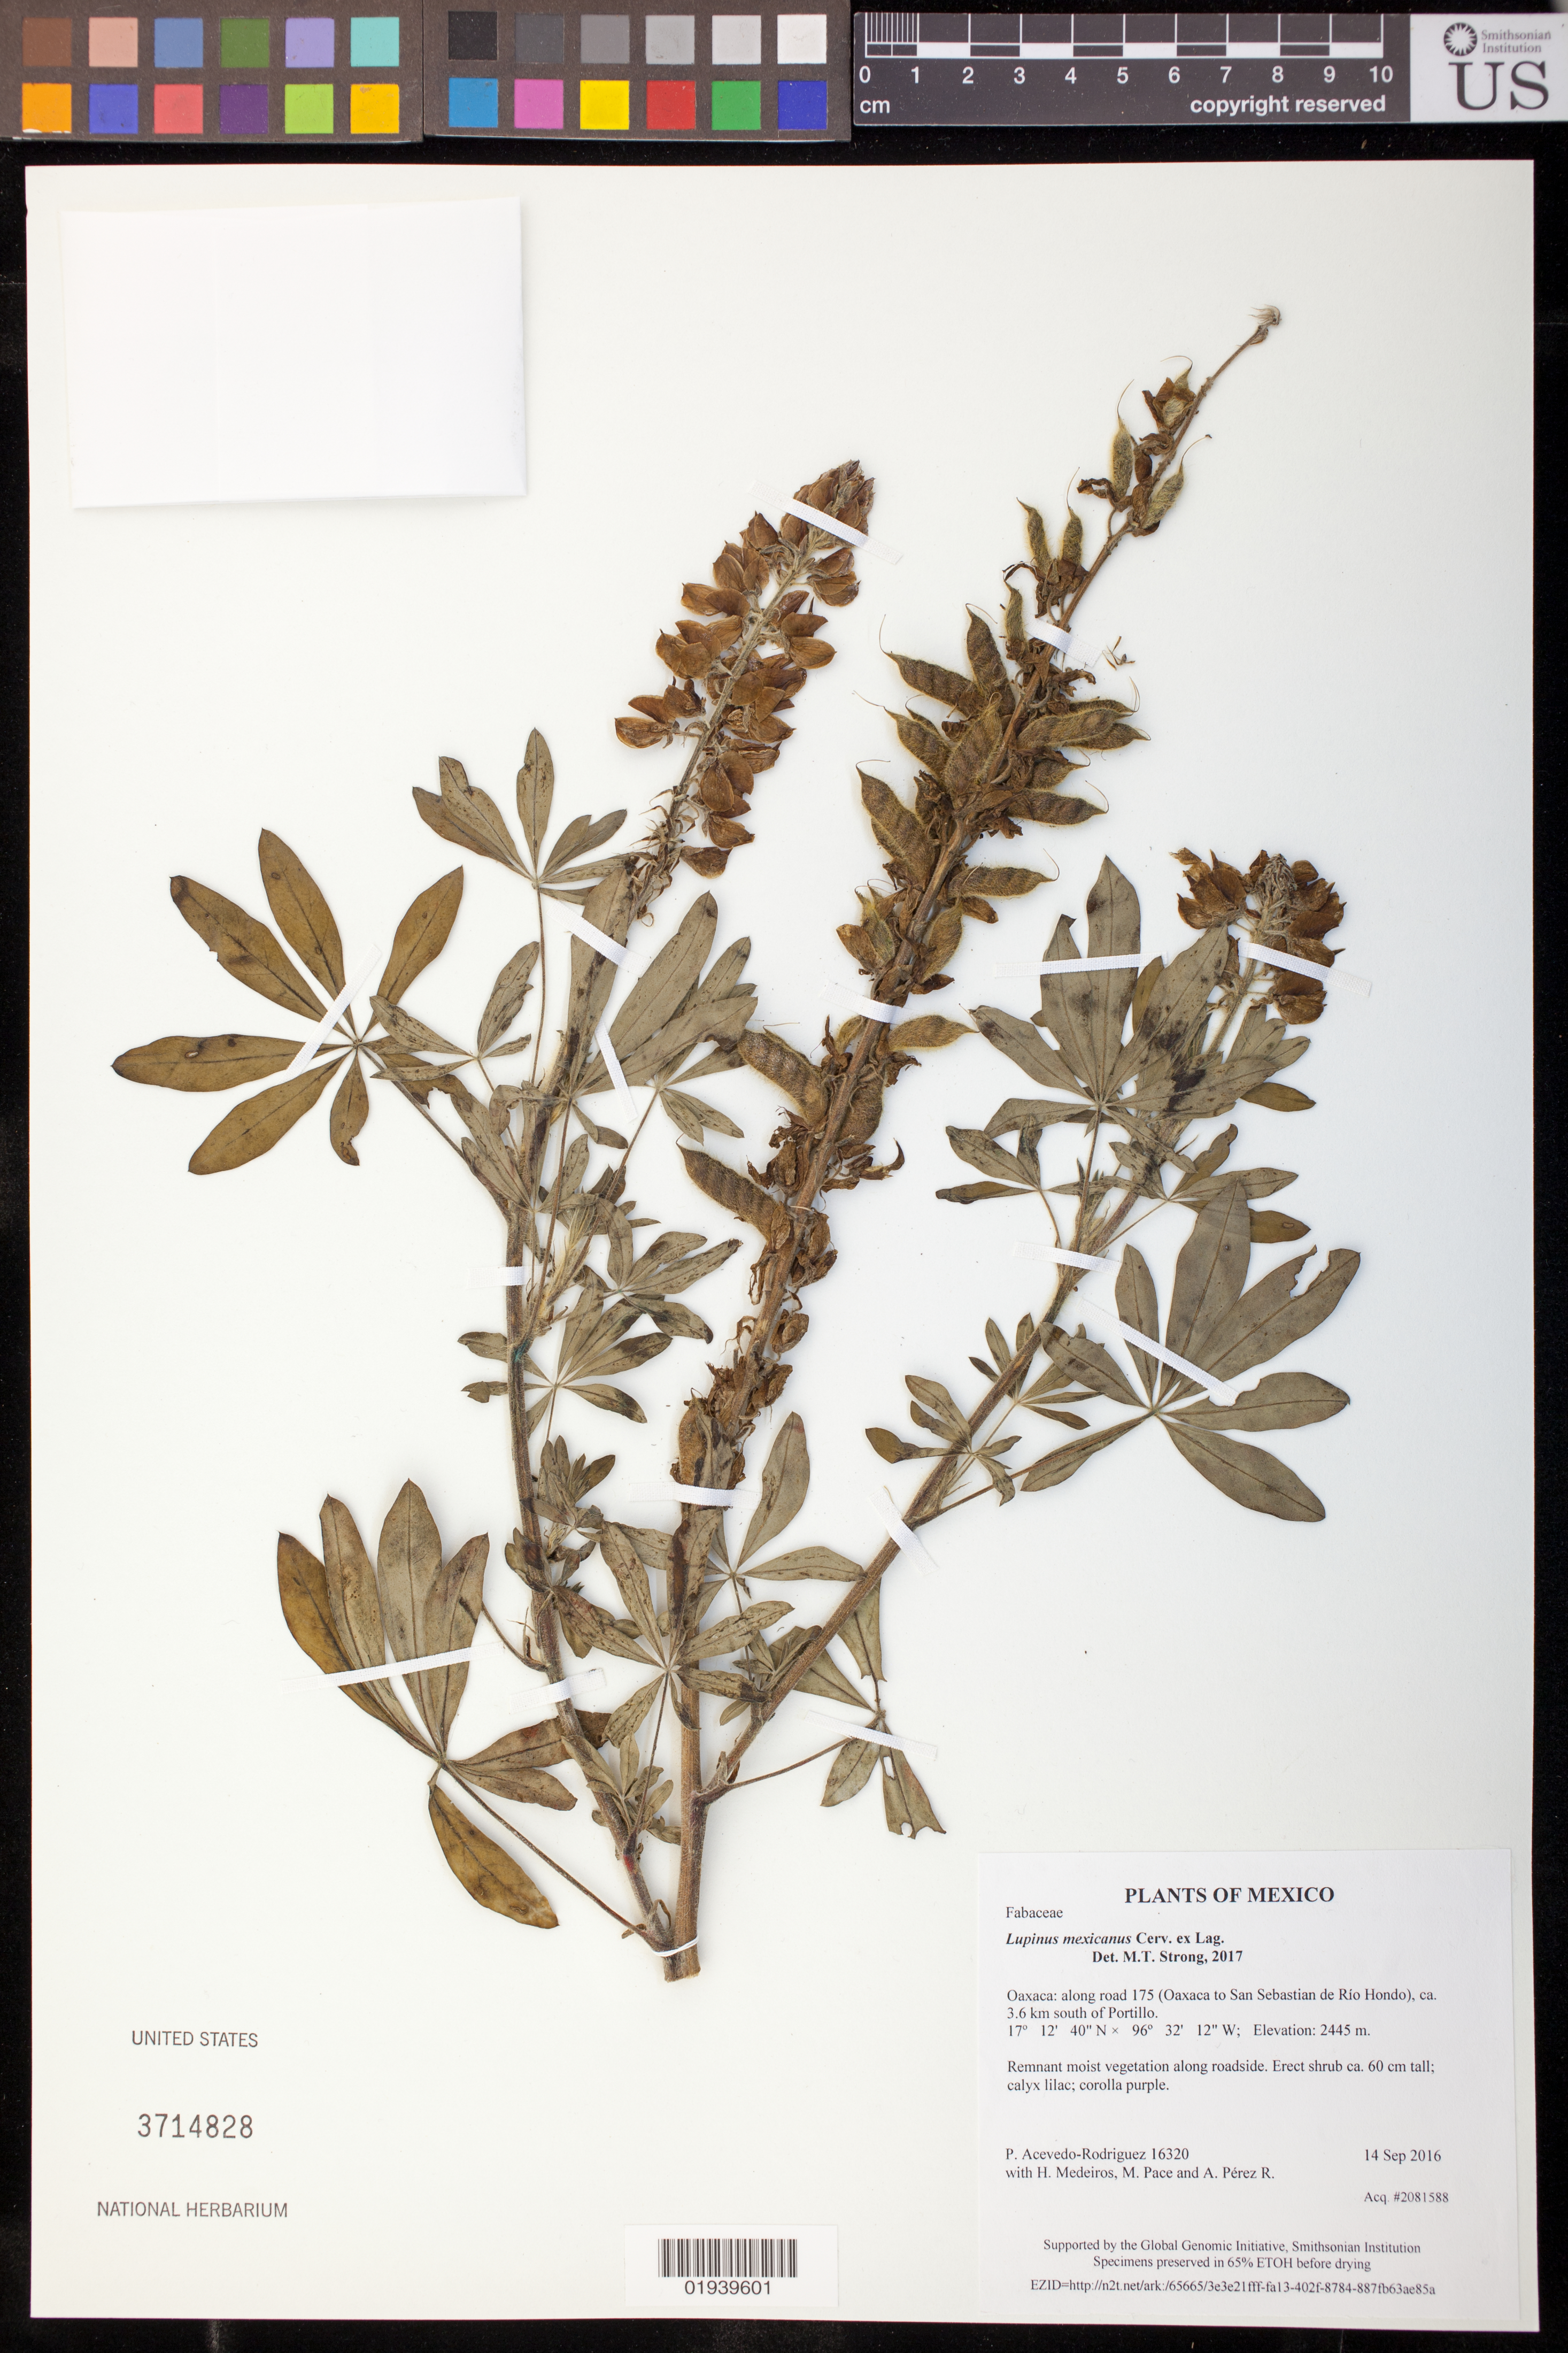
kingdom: Plantae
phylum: Tracheophyta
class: Magnoliopsida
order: Fabales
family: Fabaceae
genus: Lupinus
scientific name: Lupinus mexicanus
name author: Cerv. ex Lag.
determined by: Strong, M. T., (US), Smithsonian Institution - National Museum of Natural History (UNITED STATES)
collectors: P. Acevedo-Rodr., H. Medeiros, M. R. Pace & A. Pérez R.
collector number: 16320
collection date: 2016-09-14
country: Mexico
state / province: Oaxaca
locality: along road 175 (Oaxaca to San Sebastian de Río Hondo), ca. 3.6 km south of Portillo.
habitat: Remnant moist vegetation along roadside.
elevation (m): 2445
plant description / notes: US, NY, K, MO, F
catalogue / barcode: US 3714828